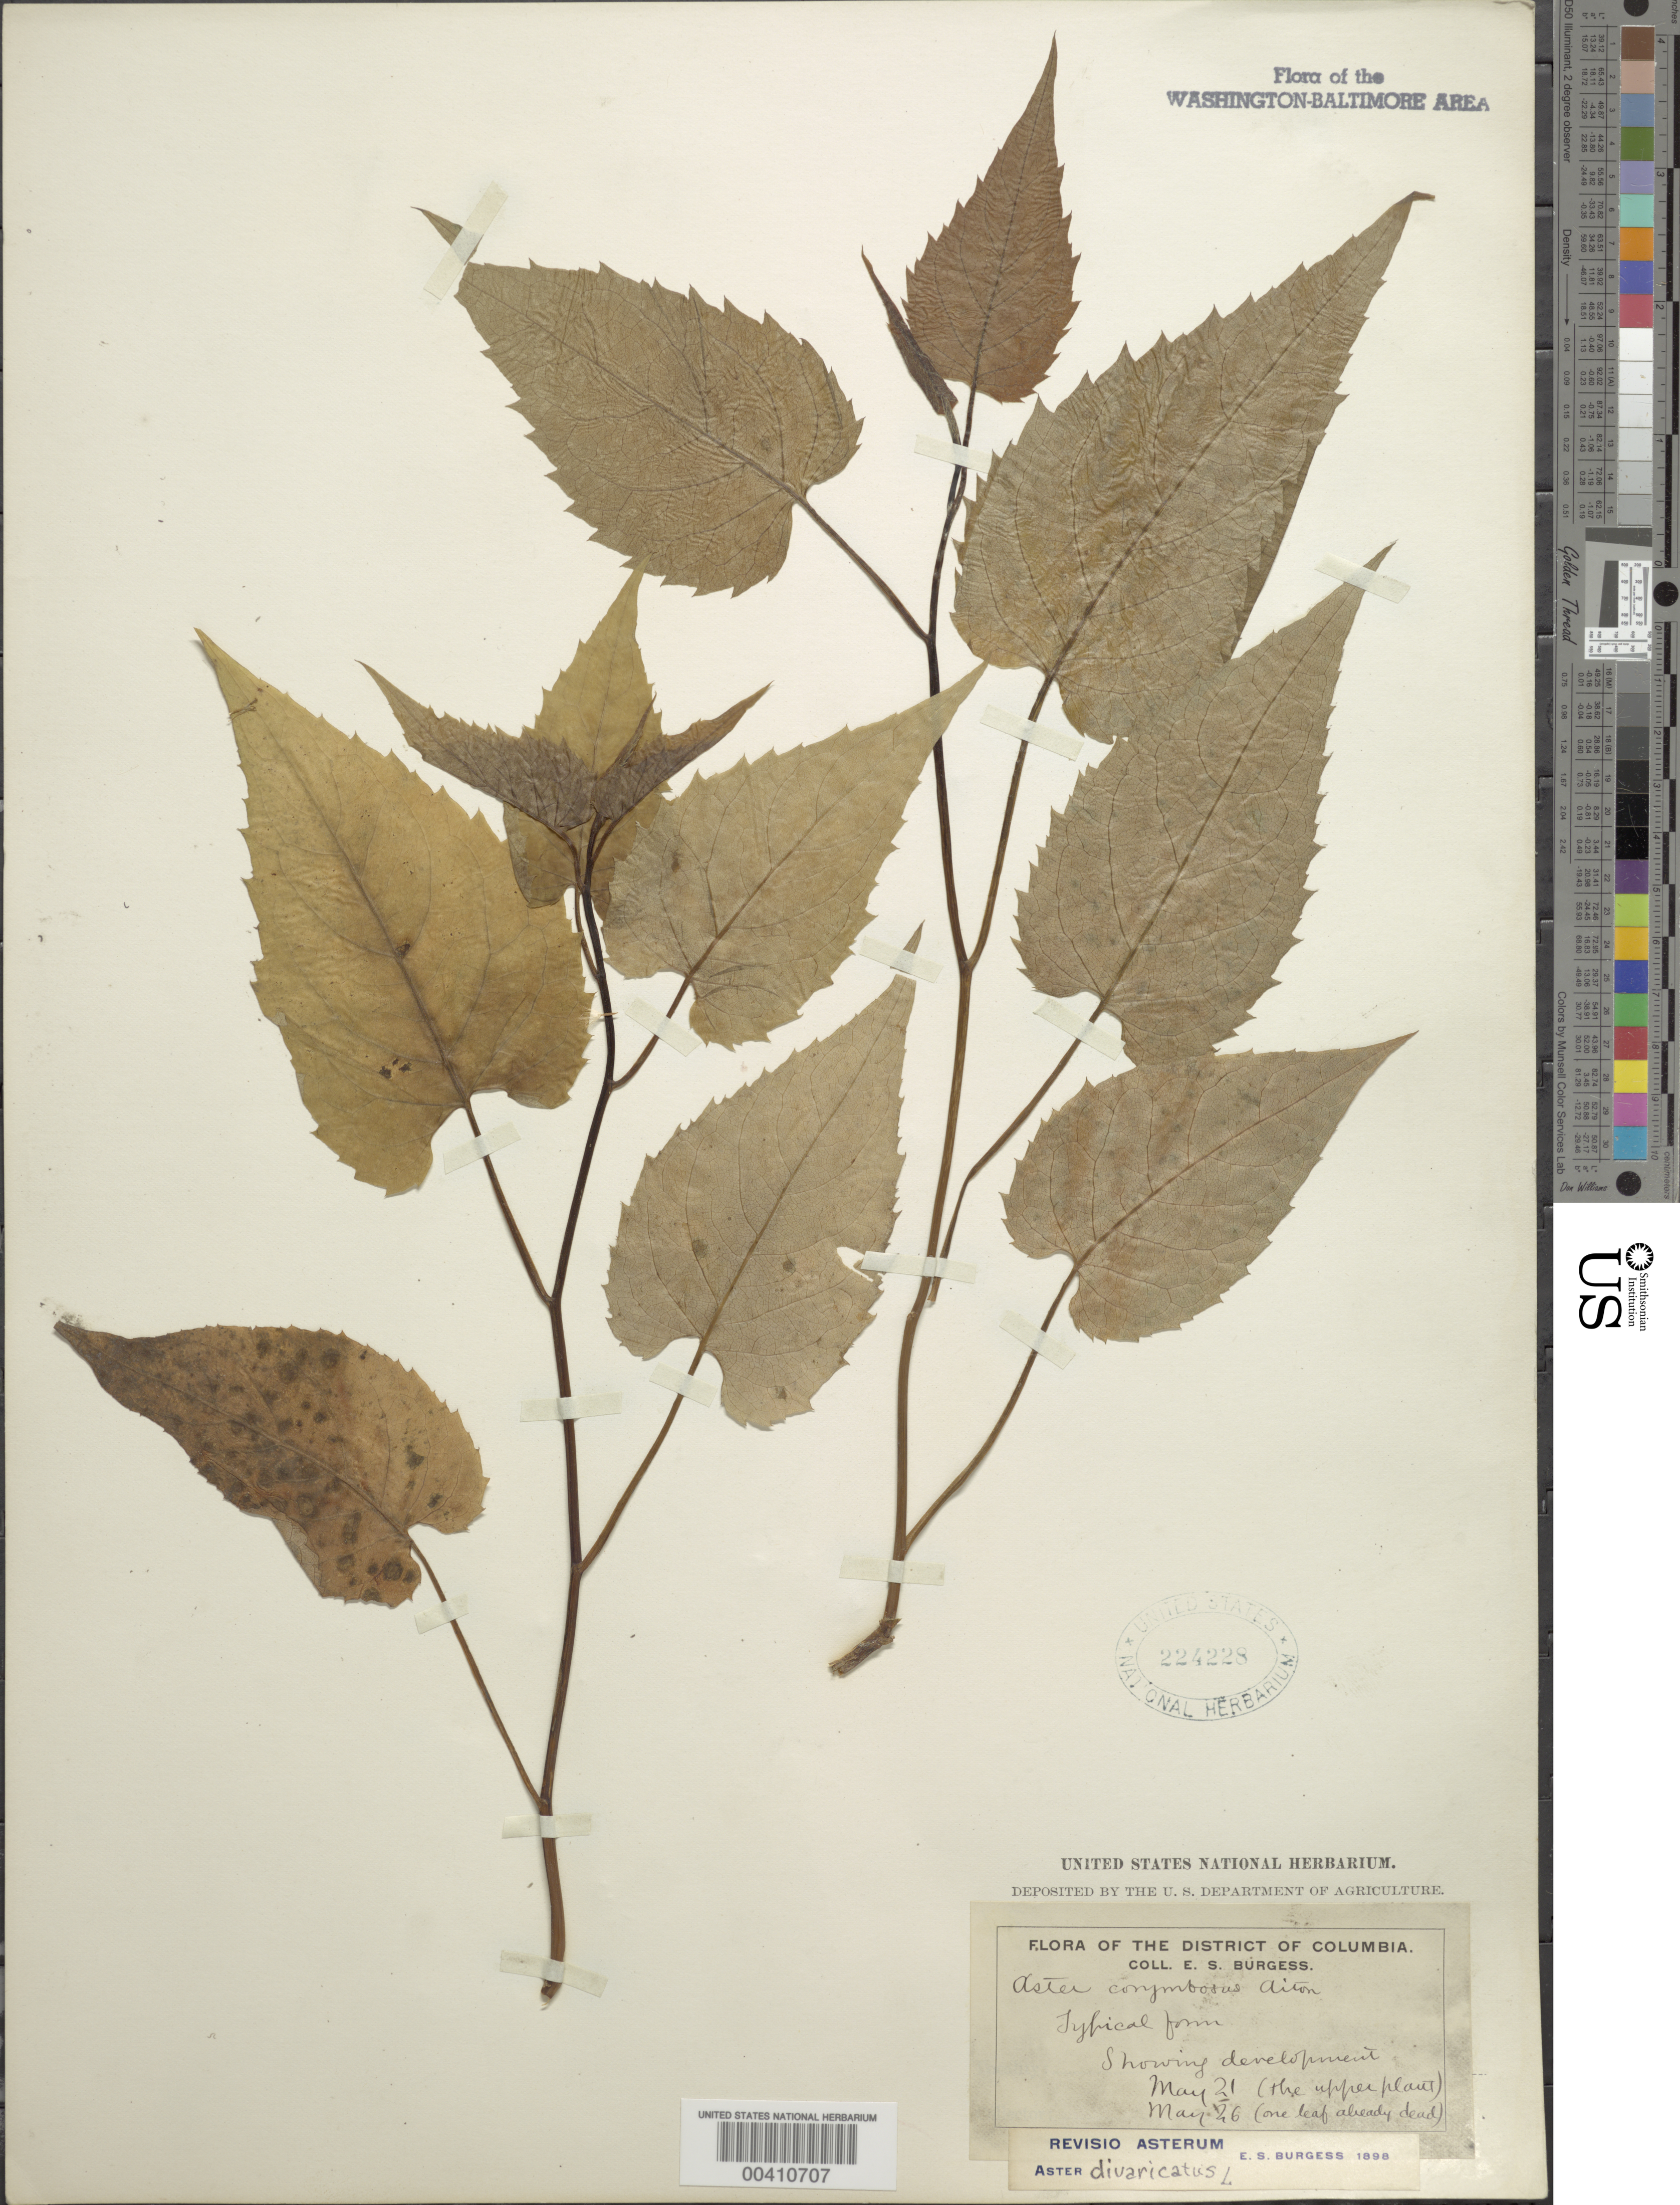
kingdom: Plantae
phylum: Tracheophyta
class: Magnoliopsida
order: Asterales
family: Asteraceae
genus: Eurybia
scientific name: Eurybia divaricata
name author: (L.) G.L. Nesom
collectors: E. Burgess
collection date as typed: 21 May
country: United States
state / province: District of Columbia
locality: Washington DC Area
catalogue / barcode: US 224228